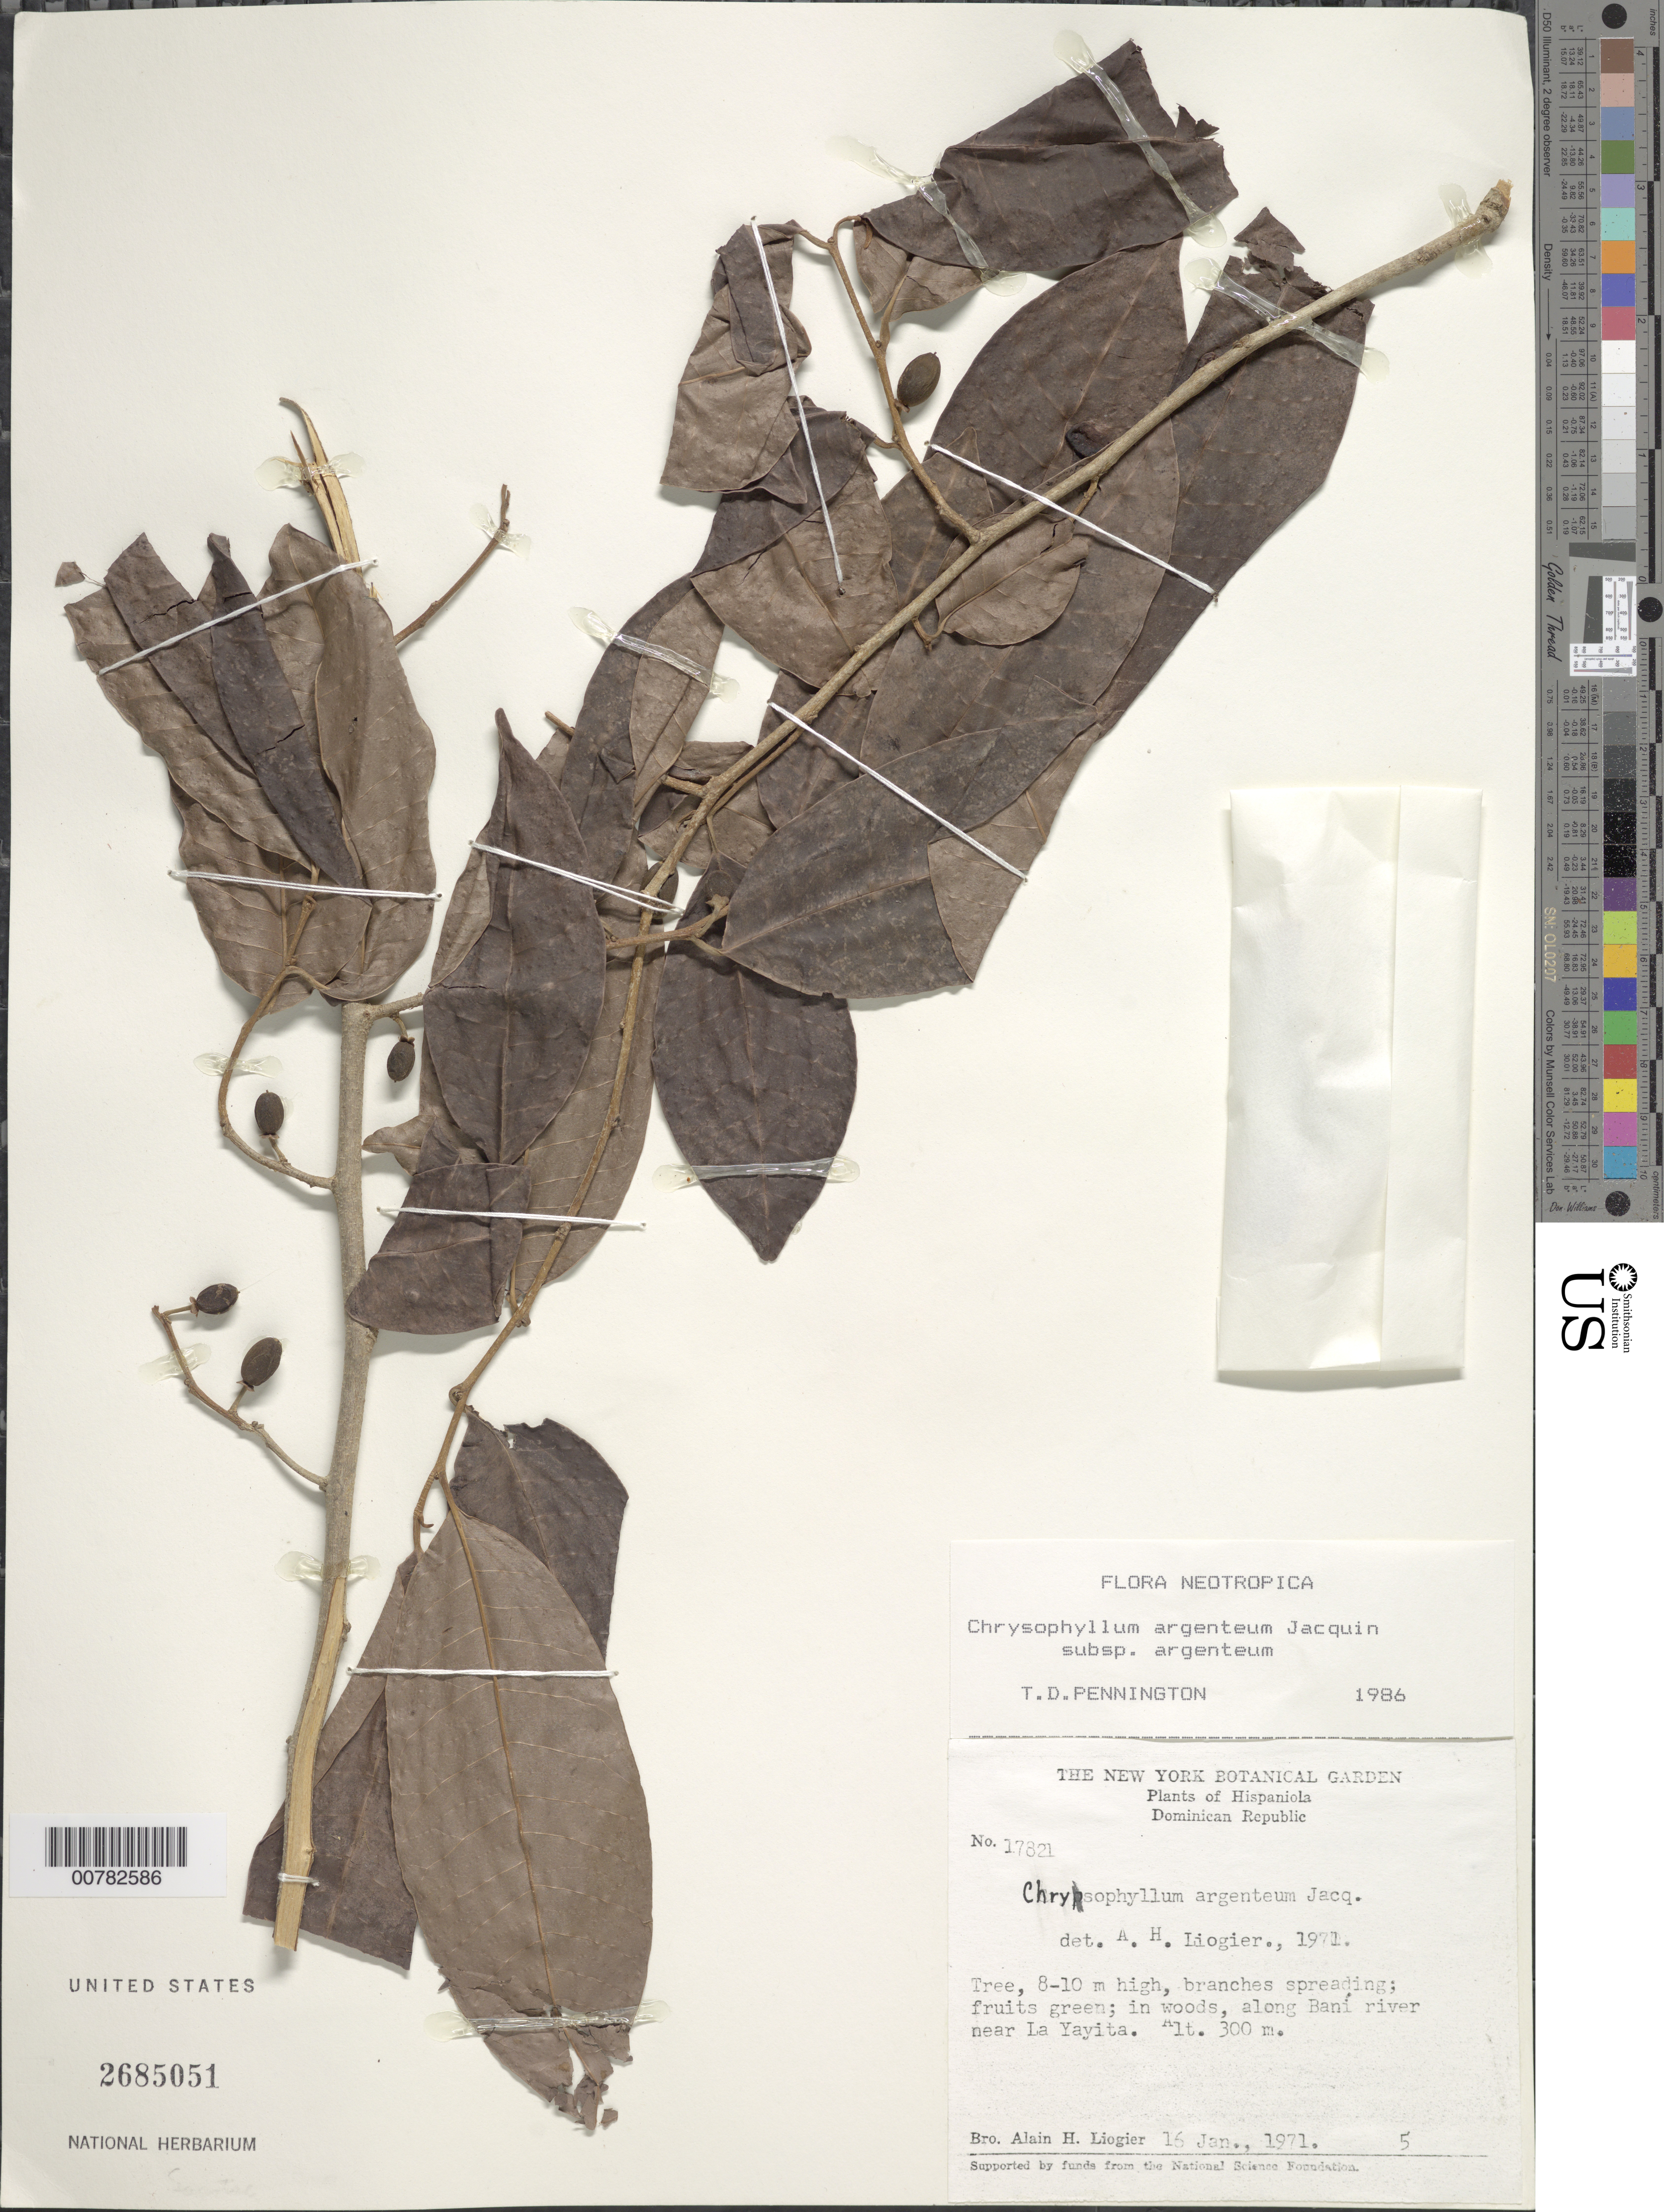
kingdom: Plantae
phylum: Tracheophyta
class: Magnoliopsida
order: Ericales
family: Sapotaceae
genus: Chrysophyllum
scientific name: Chrysophyllum argenteum subsp. auratum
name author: (Miq.) T.D. Penn.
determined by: Pennington, T. D., (K)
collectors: A. H. Liogier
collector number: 17821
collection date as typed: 16 Jan 1971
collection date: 1971-01-16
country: Dominican Republic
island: Hispaniola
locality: Along Baní River, near La Yayita.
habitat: In woods.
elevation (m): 300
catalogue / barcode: US 2685051